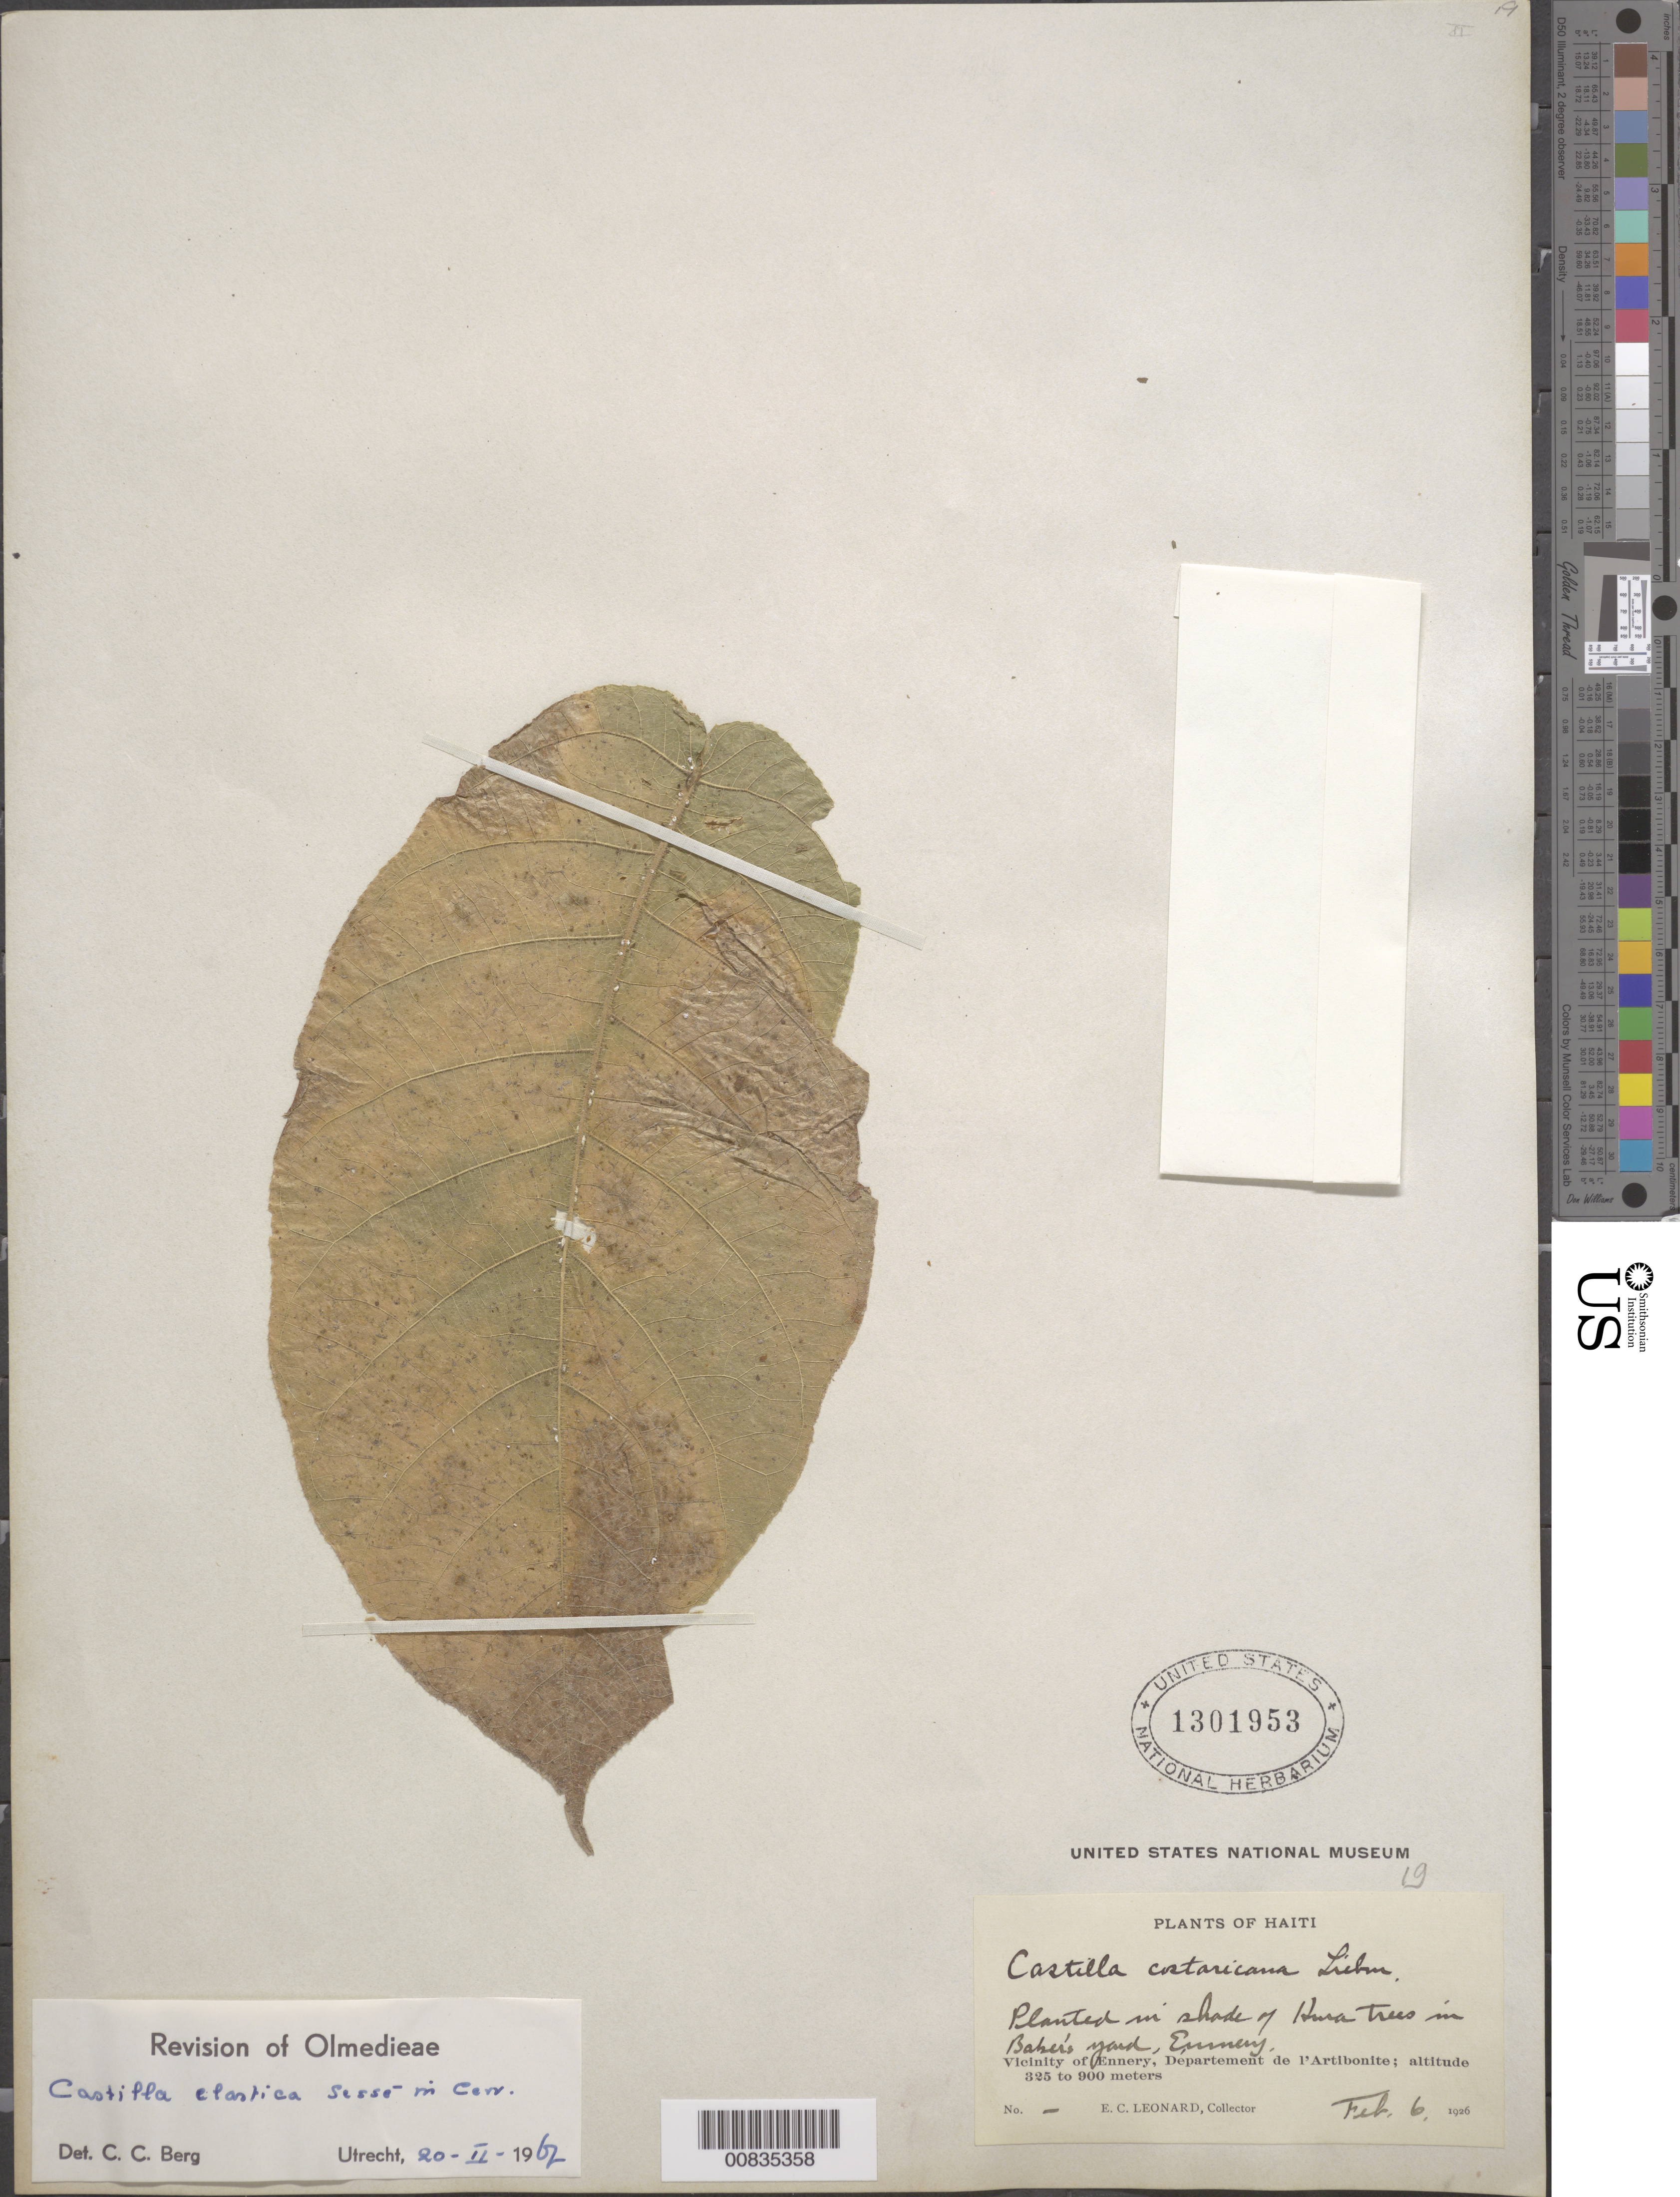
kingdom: Plantae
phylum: Tracheophyta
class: Magnoliopsida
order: Rosales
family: Moraceae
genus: Castilla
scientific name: Castilla elastica subsp. elastica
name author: Sessé ex Cerv.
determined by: Berg, C. C.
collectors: E. C. Leonard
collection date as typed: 06 Feb 1926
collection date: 1926-02-06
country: Haiti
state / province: Artibonite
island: Hispaniola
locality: Baker's yard, Ennery.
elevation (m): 325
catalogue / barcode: US 1301953